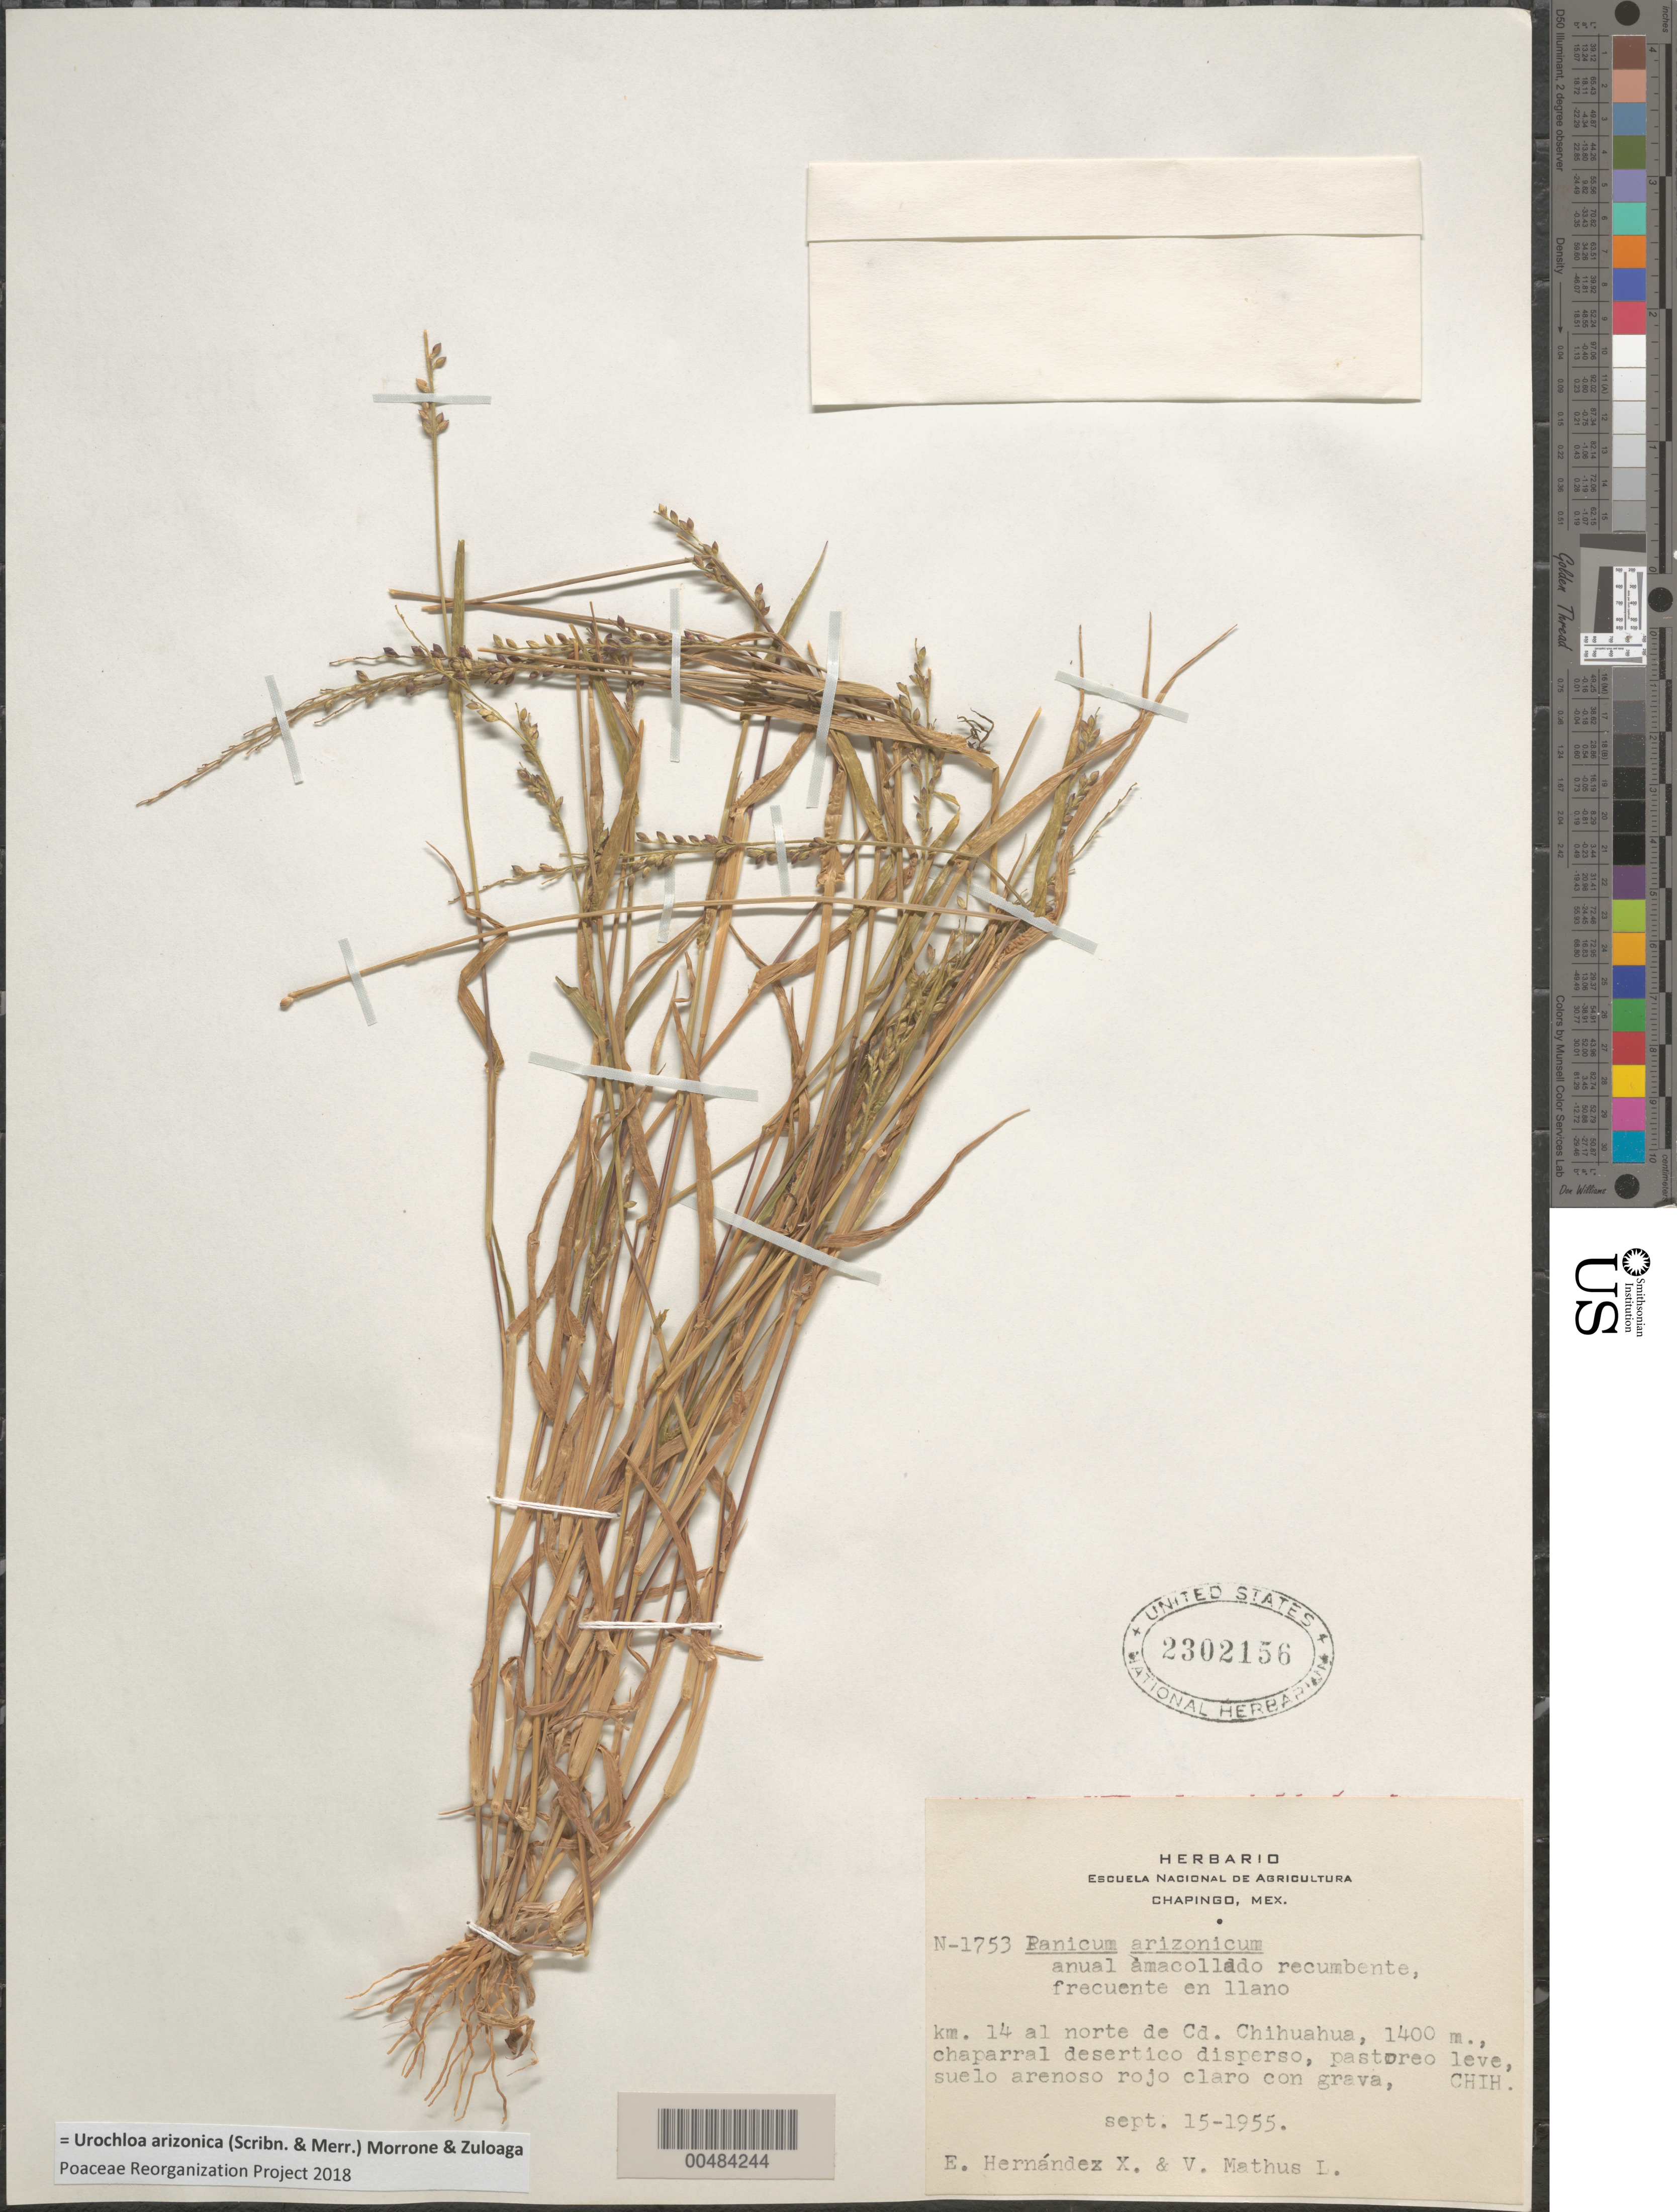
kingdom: Plantae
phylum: Tracheophyta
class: Liliopsida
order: Poales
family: Poaceae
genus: Brachiaria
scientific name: Brachiaria arizonicum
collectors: E. I. Hernández-X. & V. Mathus L.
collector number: N-1753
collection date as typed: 15 Sep 1955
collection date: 1955-09-15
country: Mexico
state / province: Chihuahua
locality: Km 14 al N de Cd. Chihuahua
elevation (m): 1400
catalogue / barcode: US 2302156